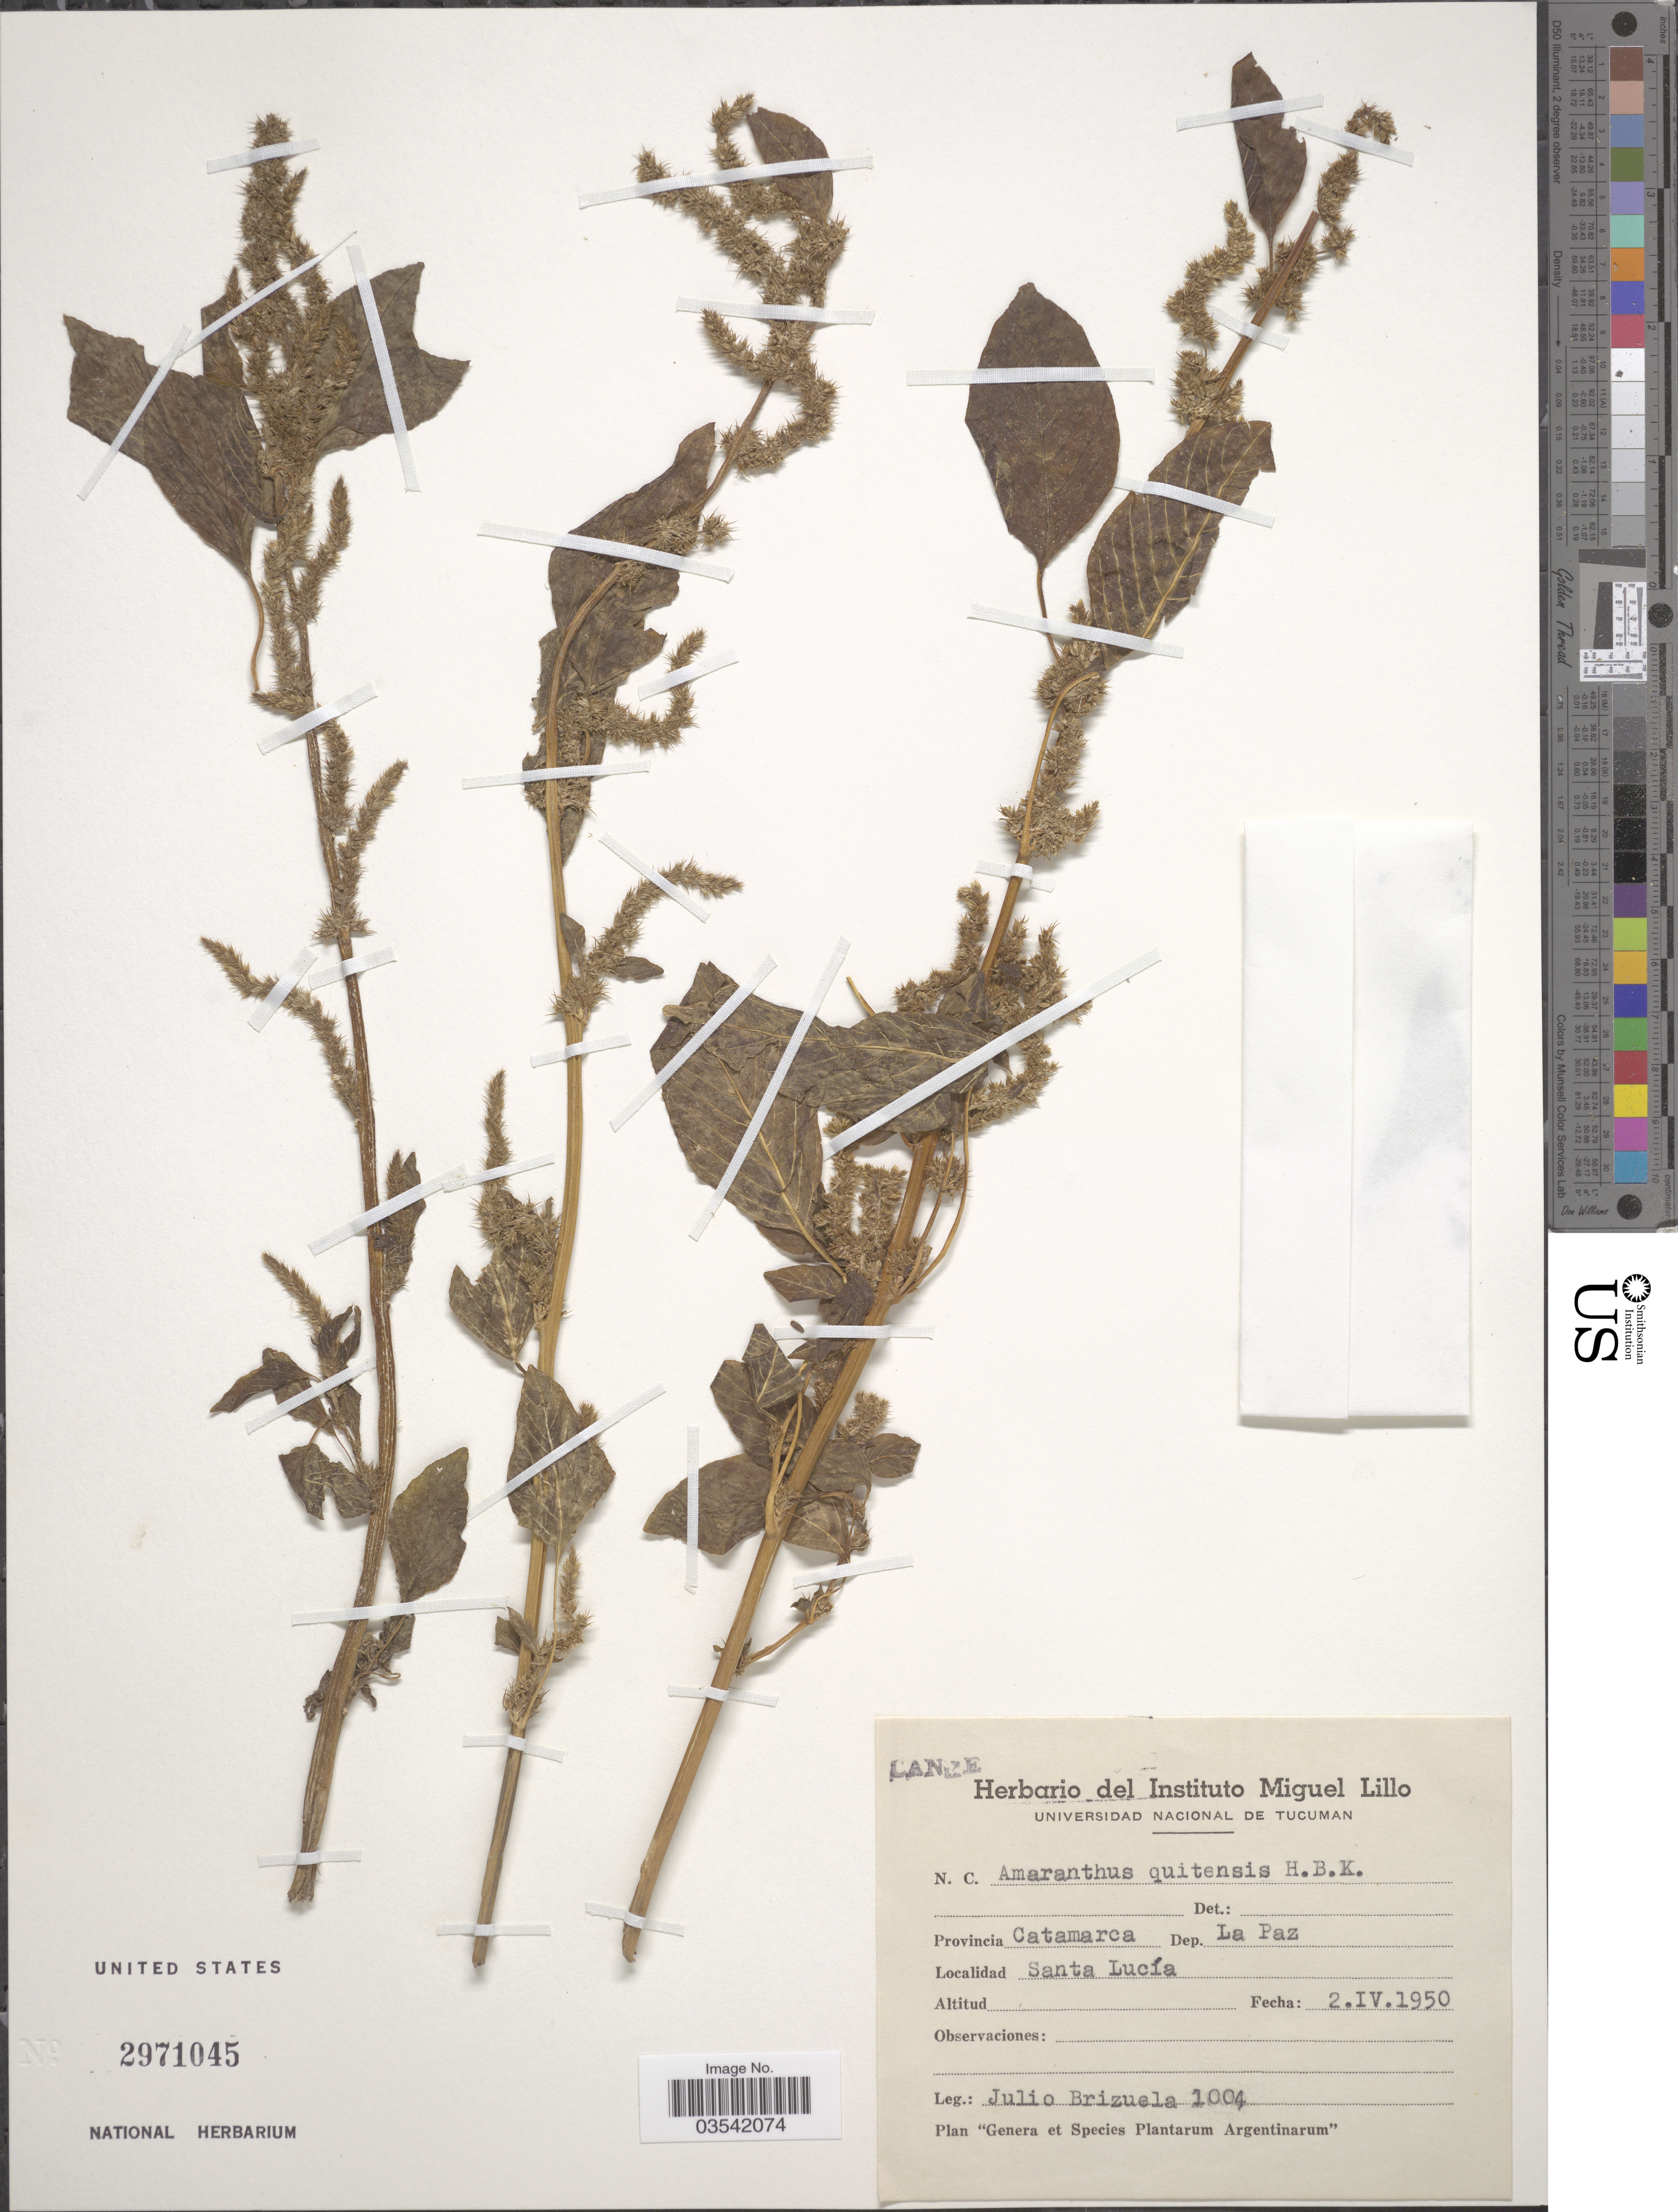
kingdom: Plantae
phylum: Tracheophyta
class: Magnoliopsida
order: Caryophyllales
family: Amaranthaceae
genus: Amaranthus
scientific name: Amaranthus quitensis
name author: Kunth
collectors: J. Brizuela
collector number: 1004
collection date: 1950-04-02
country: Argentina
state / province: Catamarca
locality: Dep. La Paz. Santa Lucía.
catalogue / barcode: US 2971045